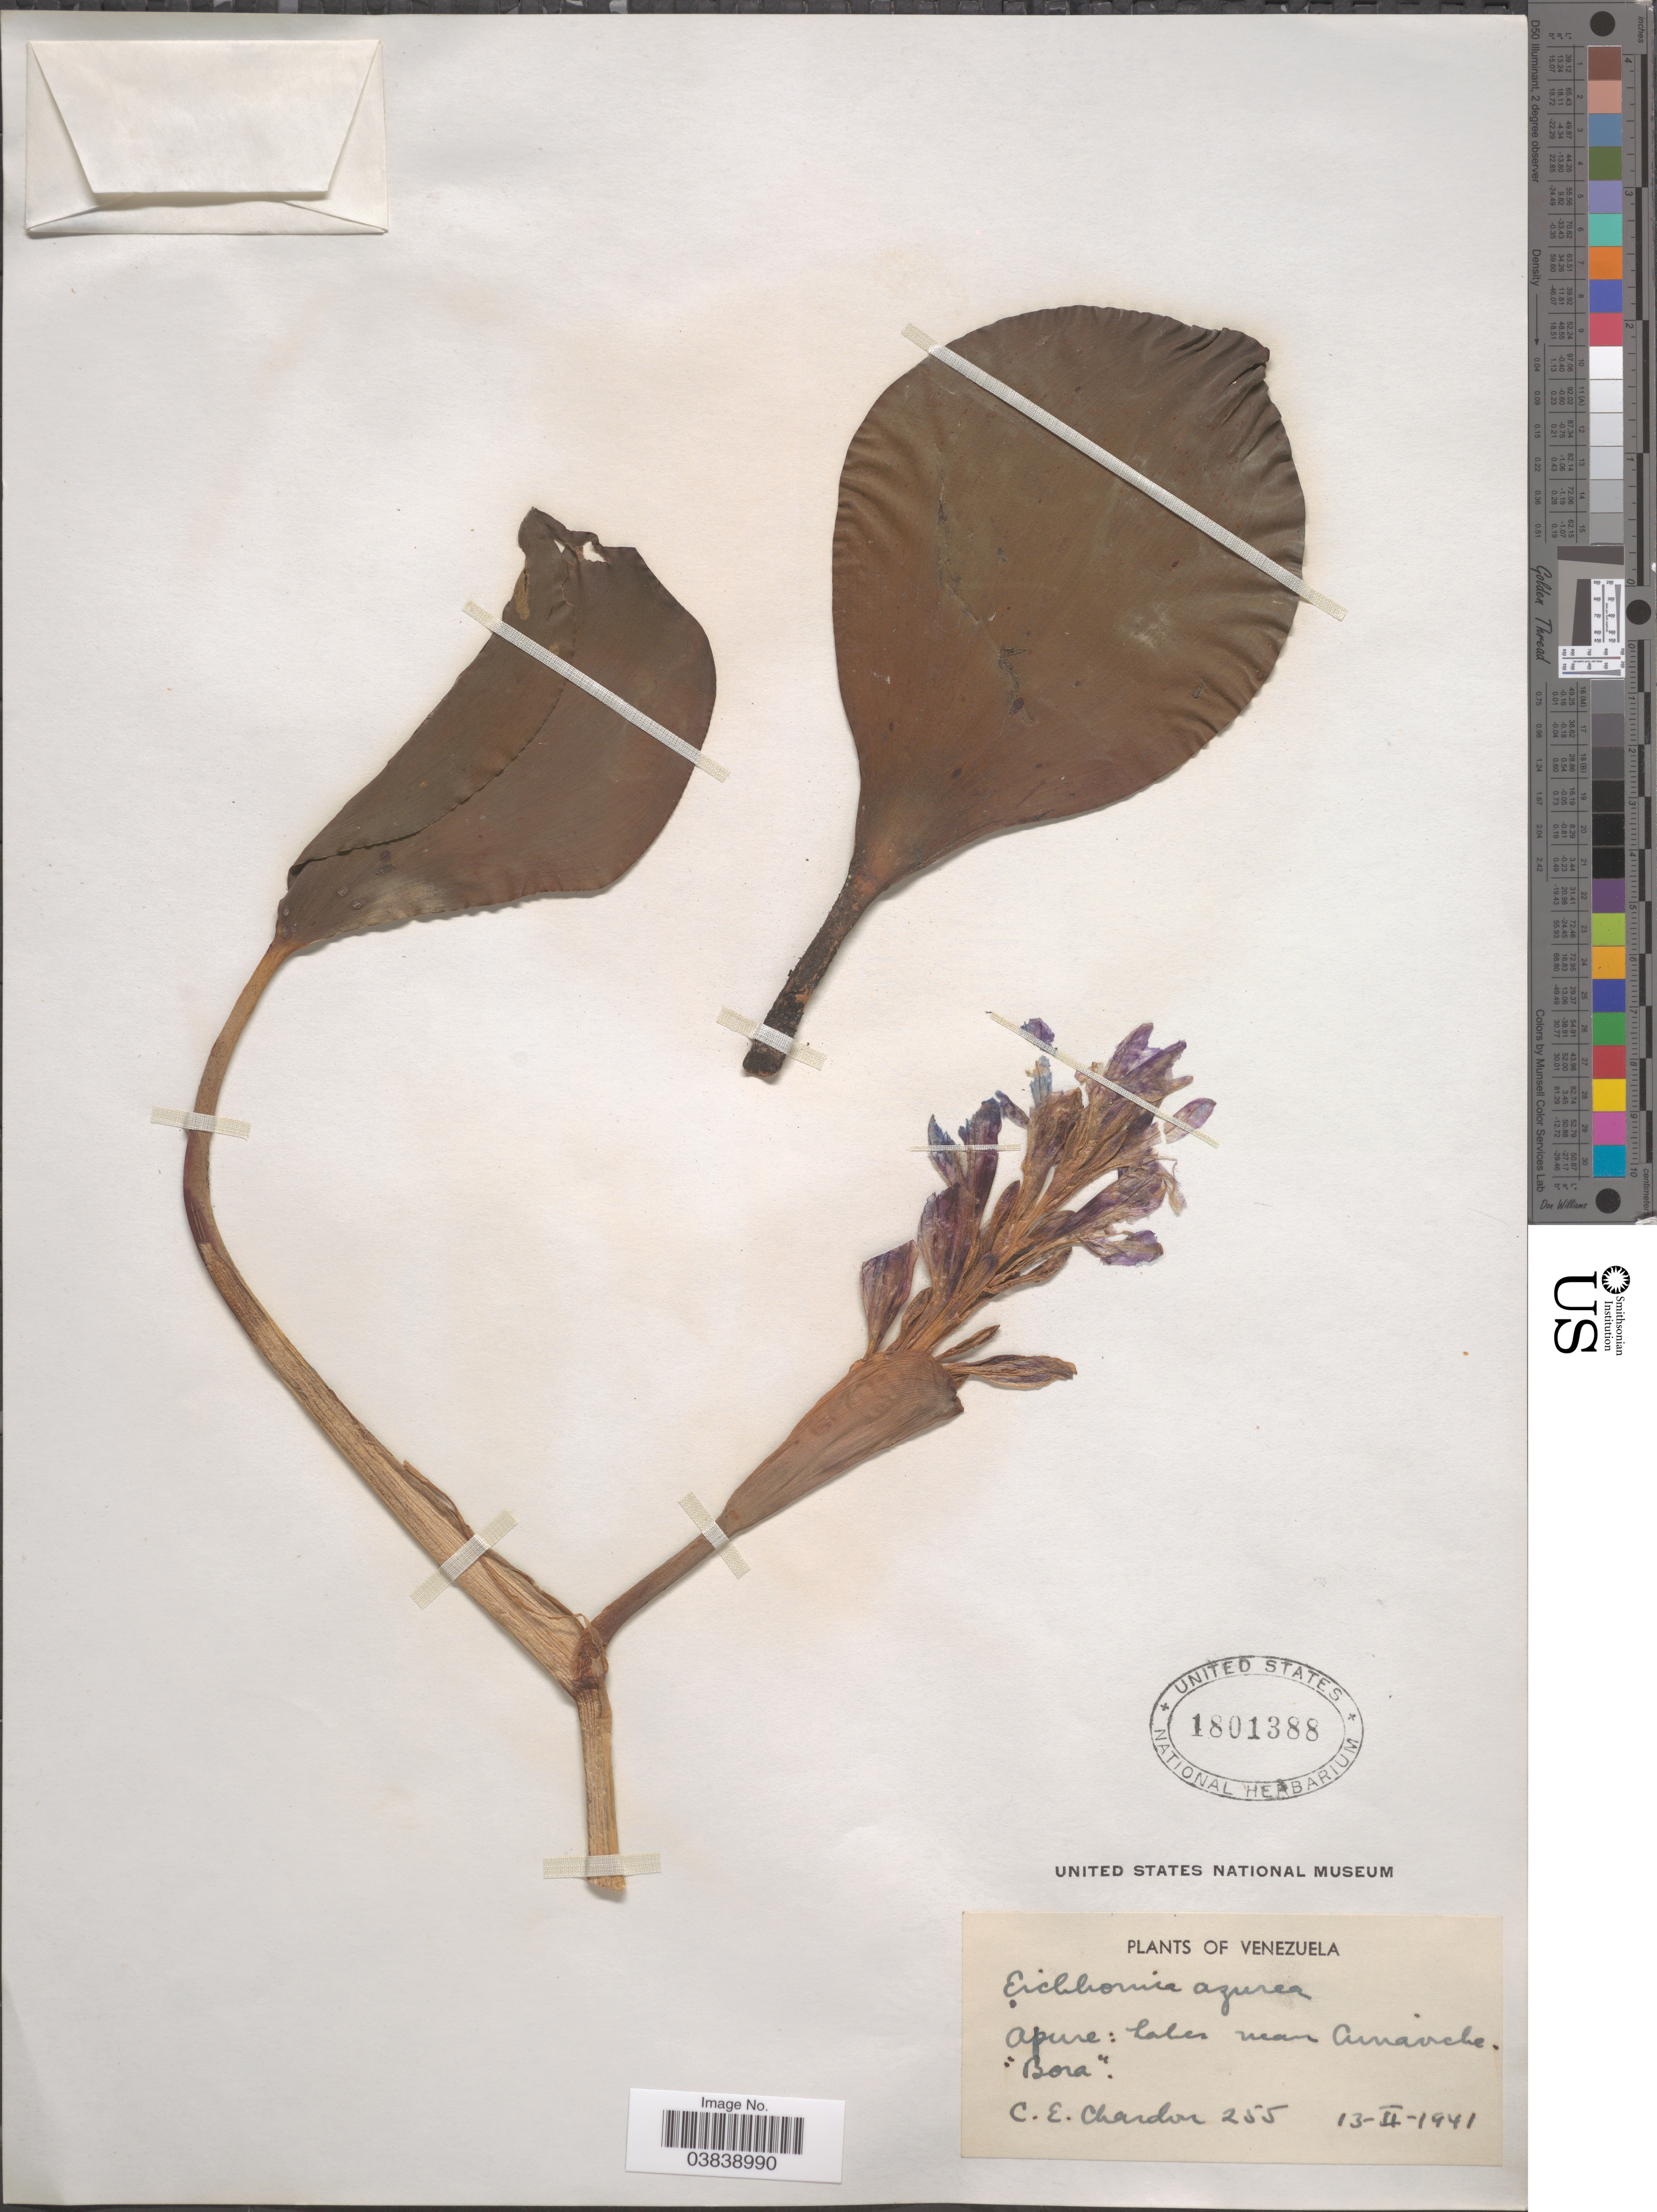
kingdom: Plantae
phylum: Tracheophyta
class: Liliopsida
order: Commelinales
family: Pontederiaceae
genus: Eichhornia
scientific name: Eichhornia azurea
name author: (Sw.) Kunth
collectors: C. E. Chardón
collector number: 255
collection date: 1941-02-13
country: Venezuela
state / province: Apure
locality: Lales [interpreted] near Amariche. "Bora".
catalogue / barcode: US 1801388